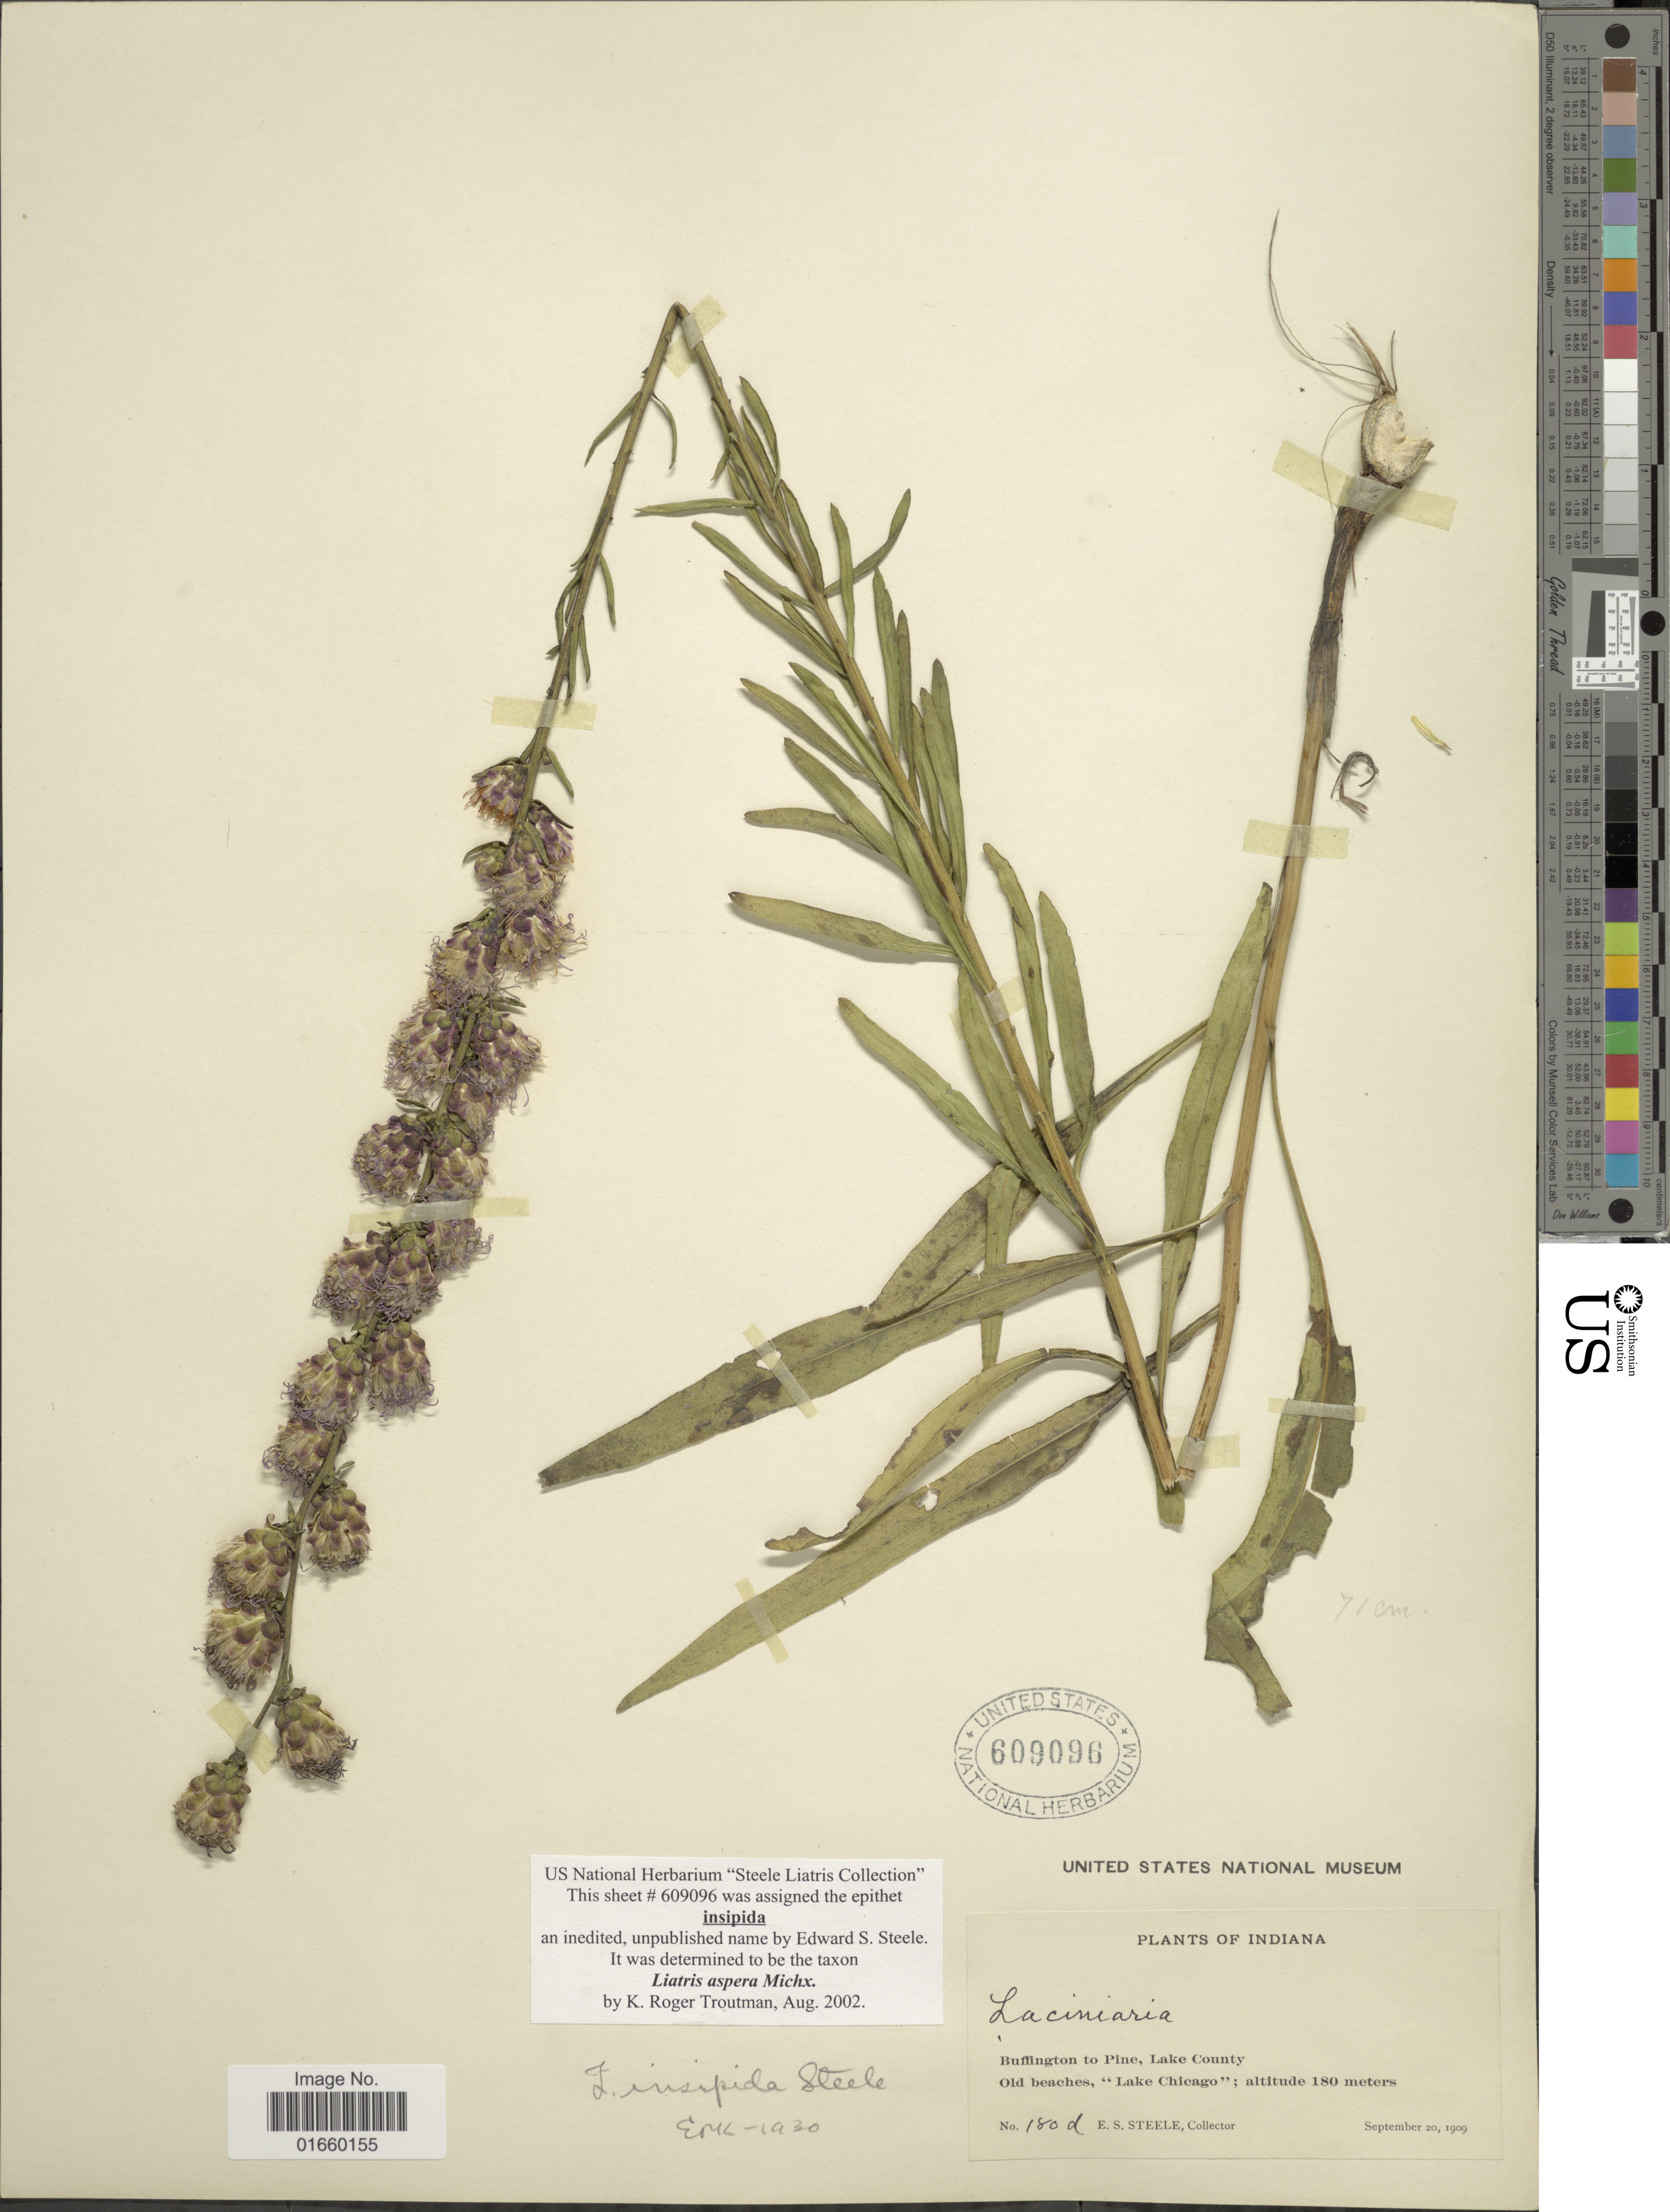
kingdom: Plantae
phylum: Tracheophyta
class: Magnoliopsida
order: Asterales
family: Asteraceae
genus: Liatris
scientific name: Liatris aspera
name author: Michx.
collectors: E. Steele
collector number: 180d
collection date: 1909-09-20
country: United States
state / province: Indiana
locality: Buffington to Pine, Lake County, old beaches, "Lake Chicago"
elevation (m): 180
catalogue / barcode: US 609096